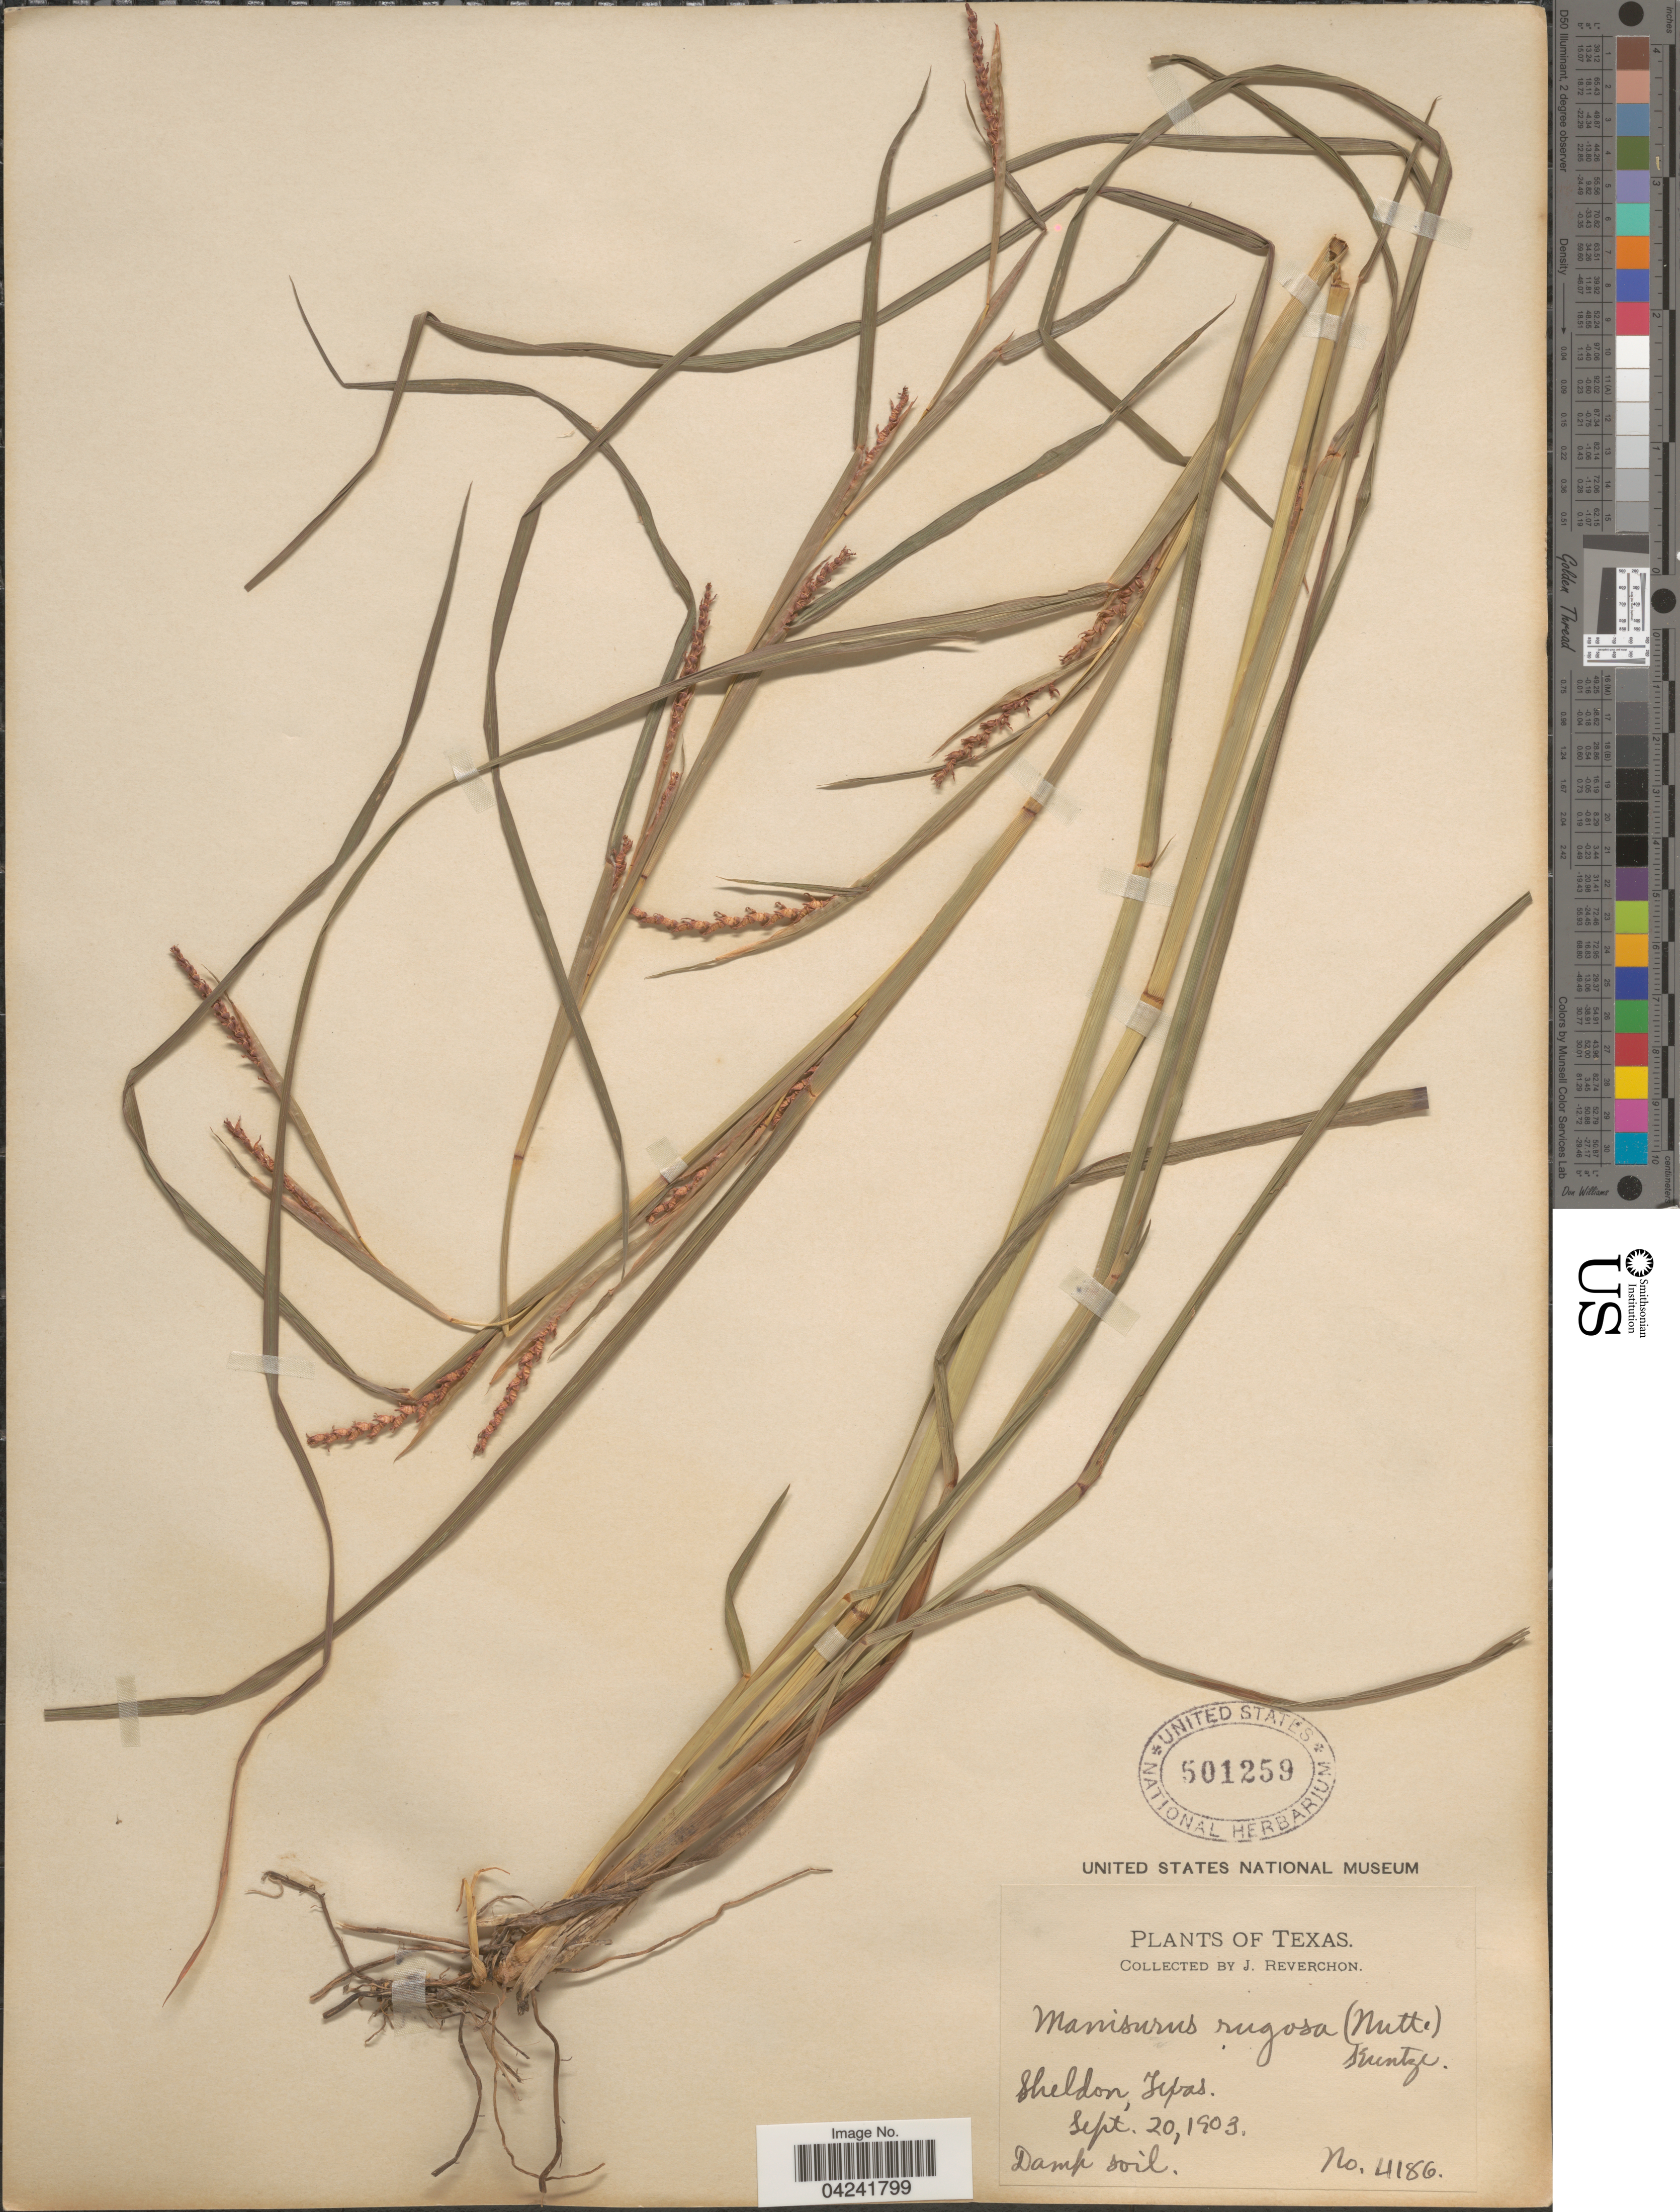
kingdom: Plantae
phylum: Tracheophyta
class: Liliopsida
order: Poales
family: Poaceae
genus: Mnesithea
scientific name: Mnesithea rugosa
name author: (Nutt.) de Koning & Sosef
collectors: J. Reverchon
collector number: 4186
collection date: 1903-09-20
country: United States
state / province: Texas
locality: Sheldon.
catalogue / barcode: US 501259